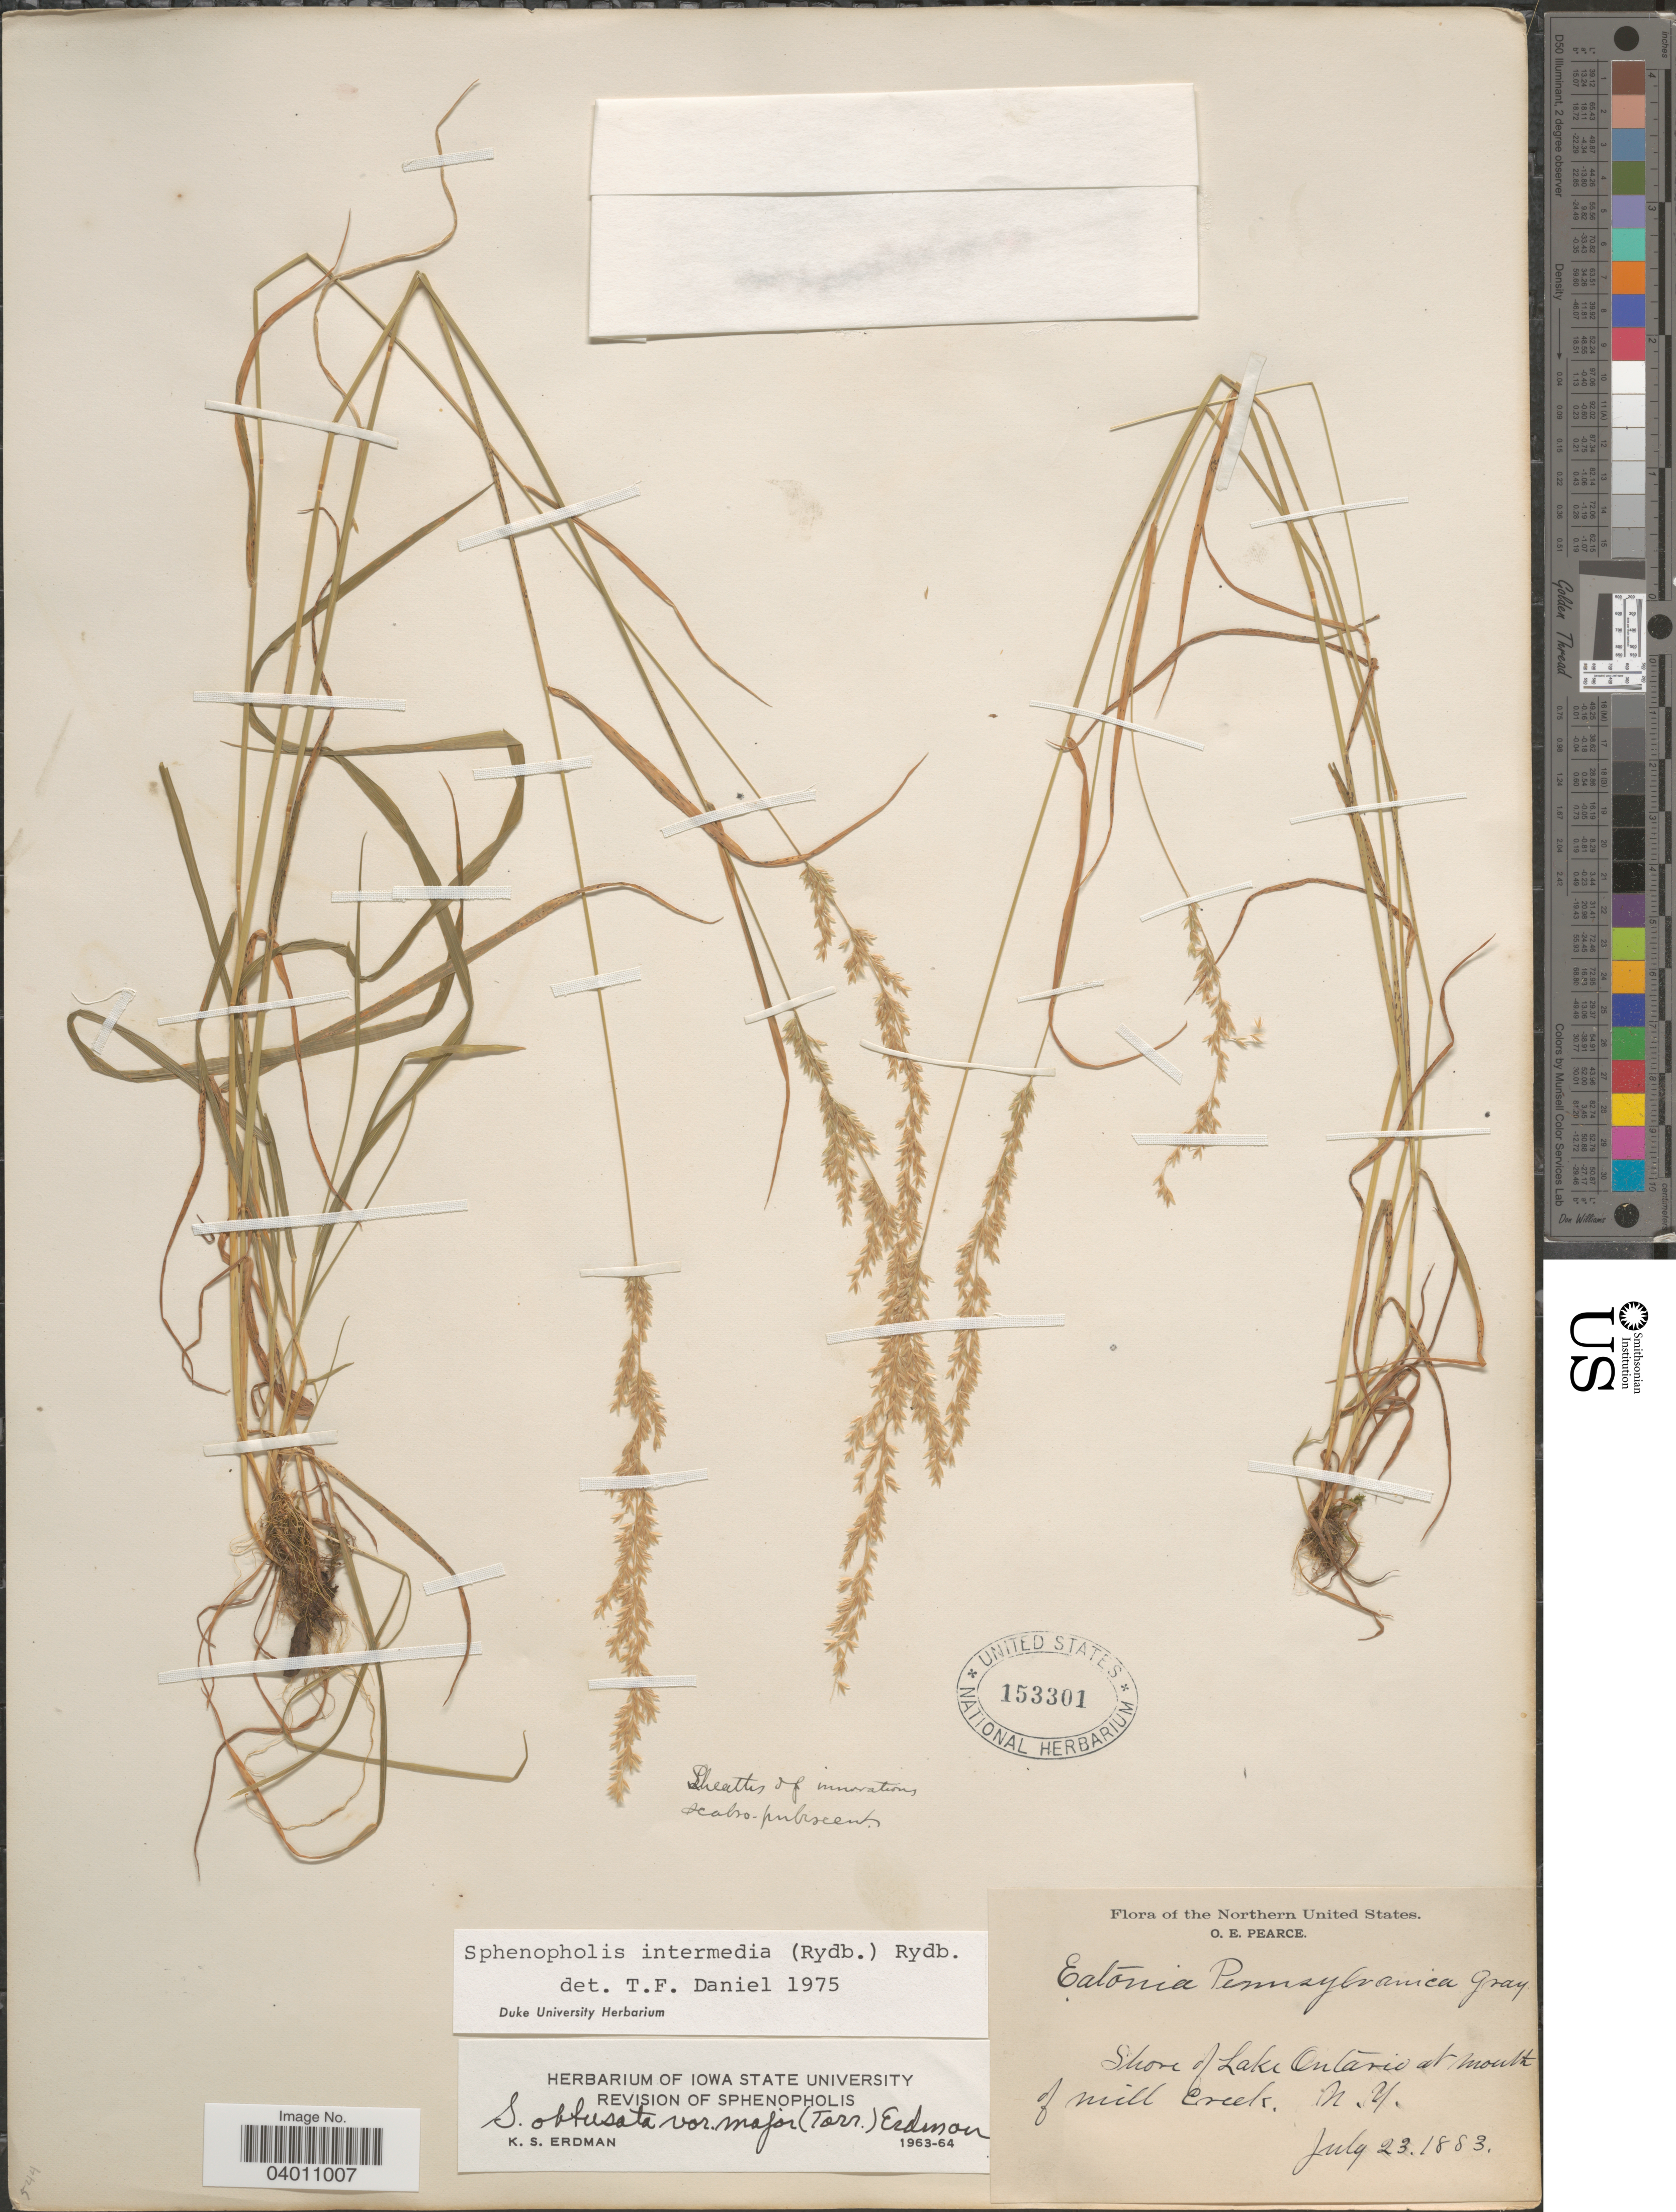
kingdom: Plantae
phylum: Tracheophyta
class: Liliopsida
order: Poales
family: Poaceae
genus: Sphenopholis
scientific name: Sphenopholis intermedia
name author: (Rydb.) Rydb.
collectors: O. E. Pearce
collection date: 1883-07-23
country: United States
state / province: New York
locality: Northern United States. Shore of Lake Ontario at mouth of Mill Creek. N.Y.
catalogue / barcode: US 153301